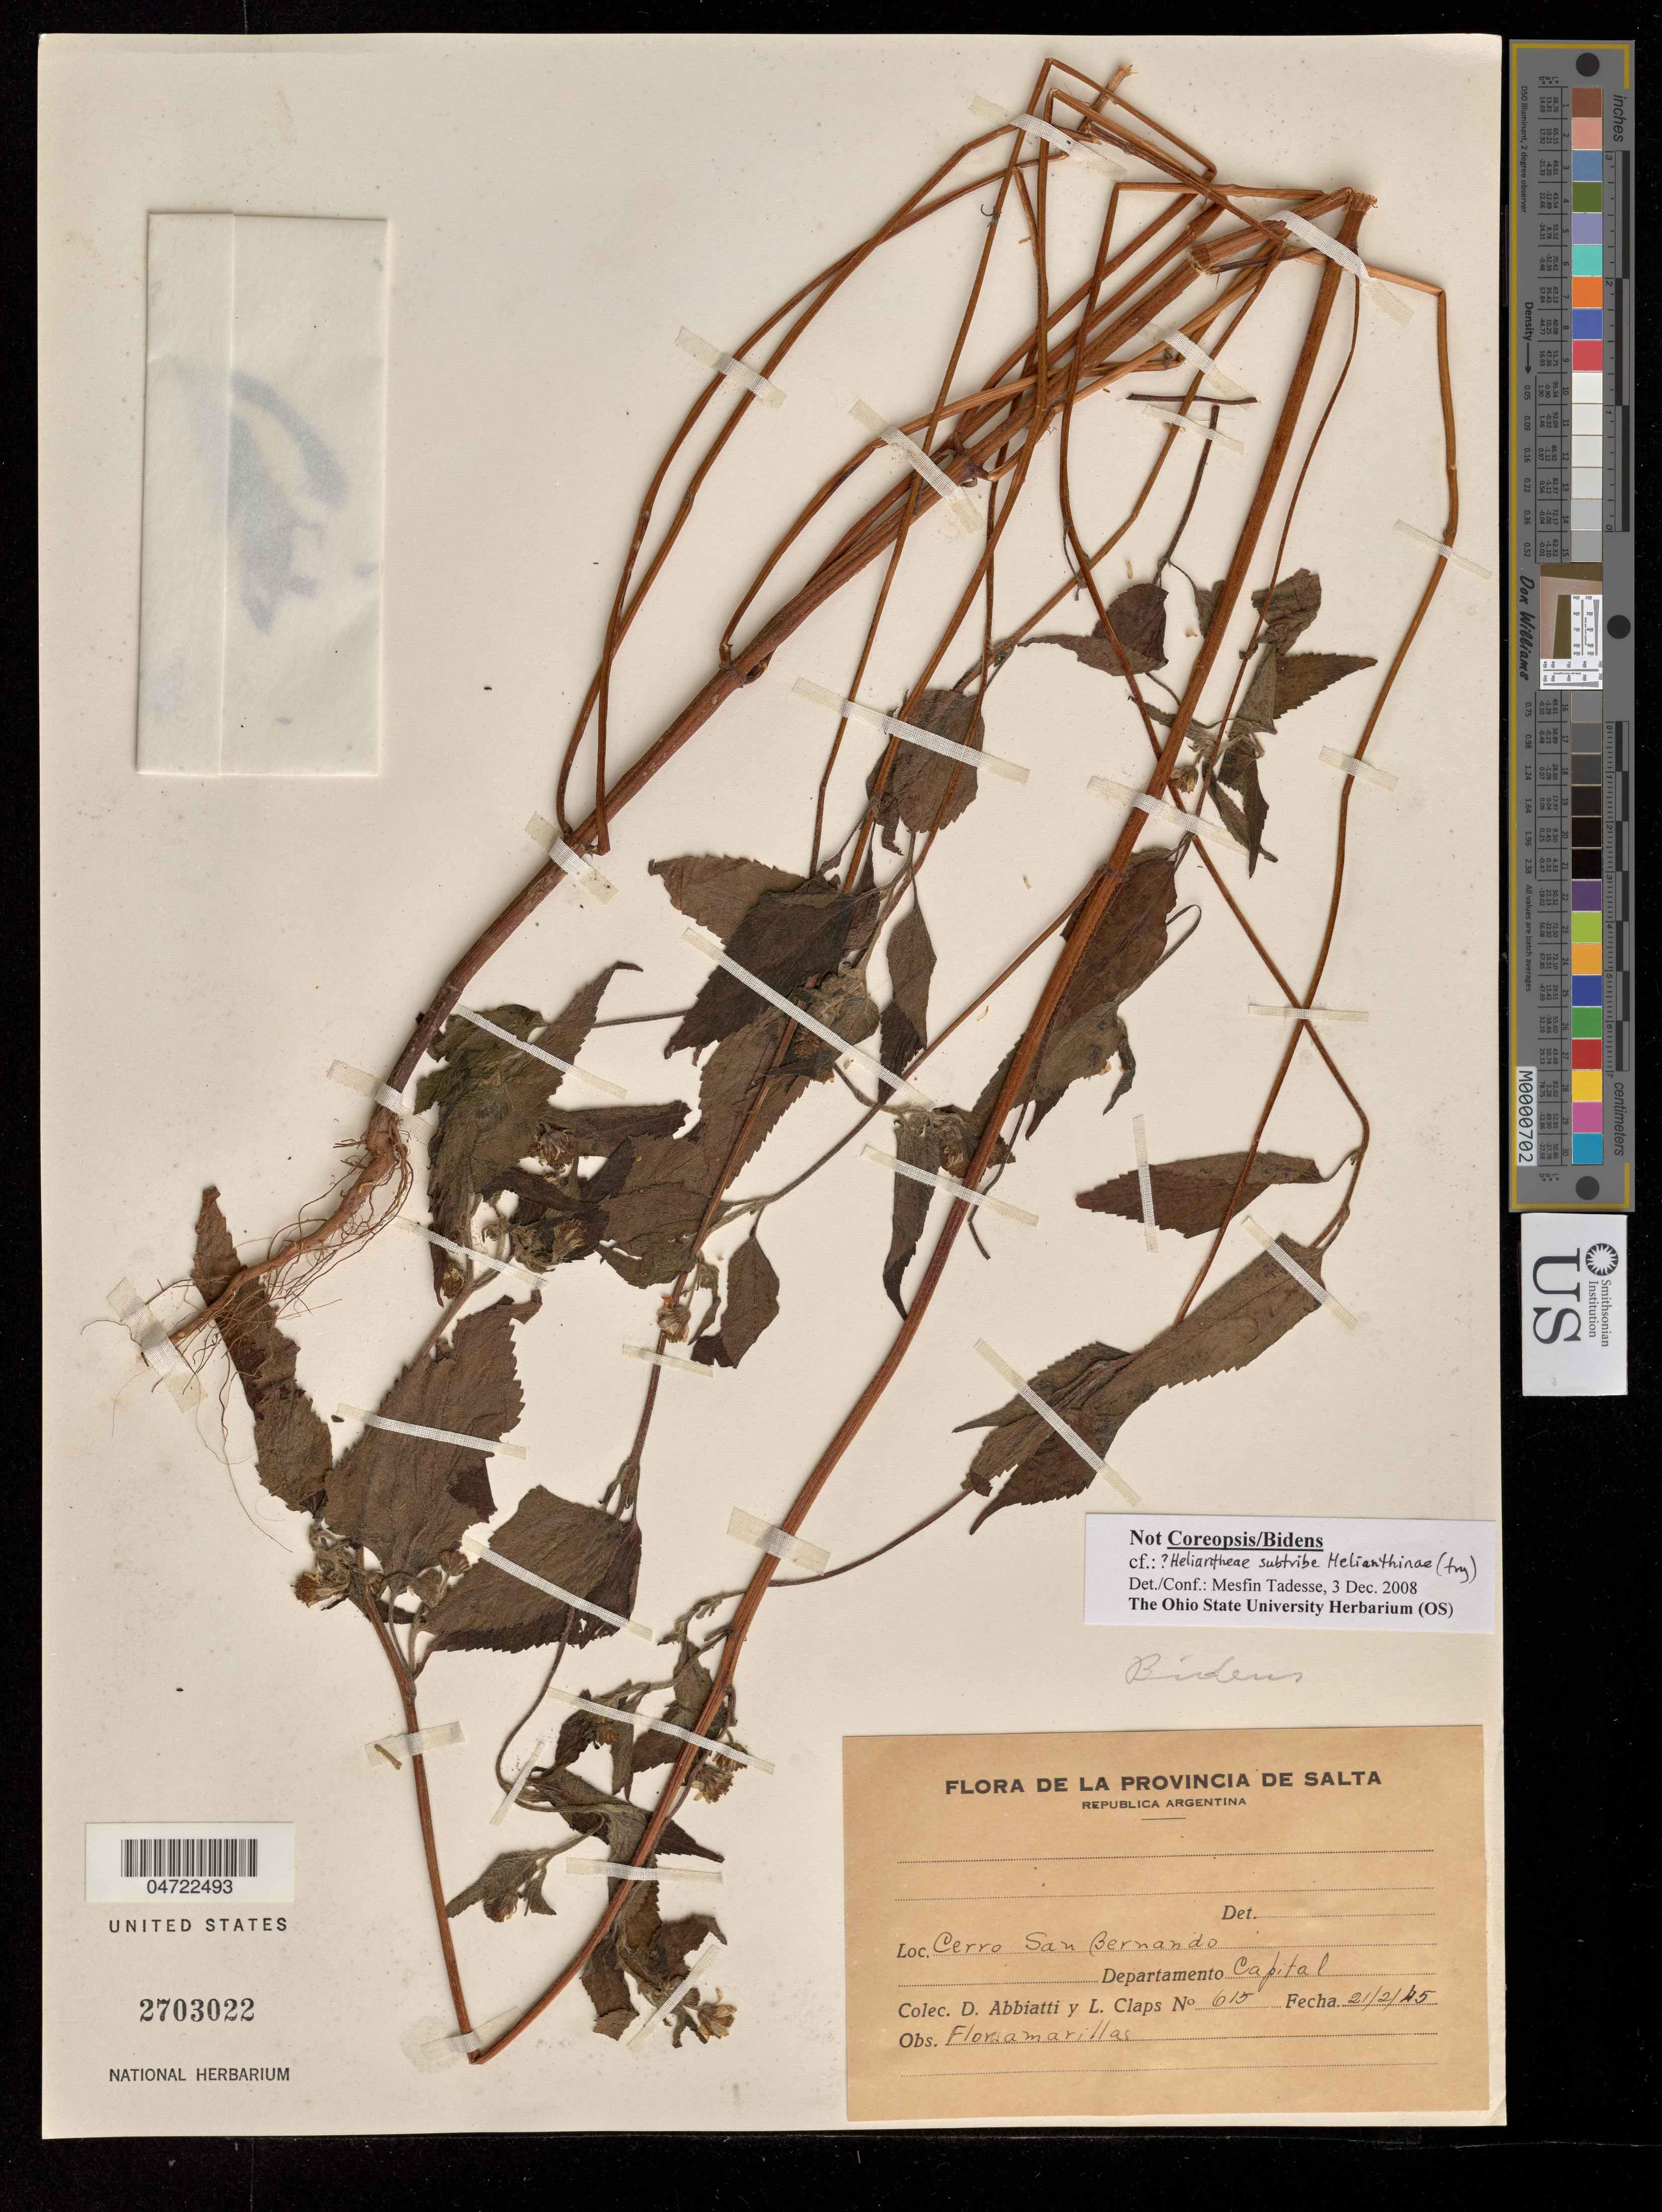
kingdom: Plantae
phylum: Tracheophyta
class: Magnoliopsida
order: Asterales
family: Asteraceae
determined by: Tadesse, M.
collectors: D. Abbiatti & L. Claps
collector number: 615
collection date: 1945-02-21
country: Argentina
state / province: Salta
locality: Republica Argentina, Cerro San Bernardo, Departamento Orán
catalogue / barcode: US 2703022